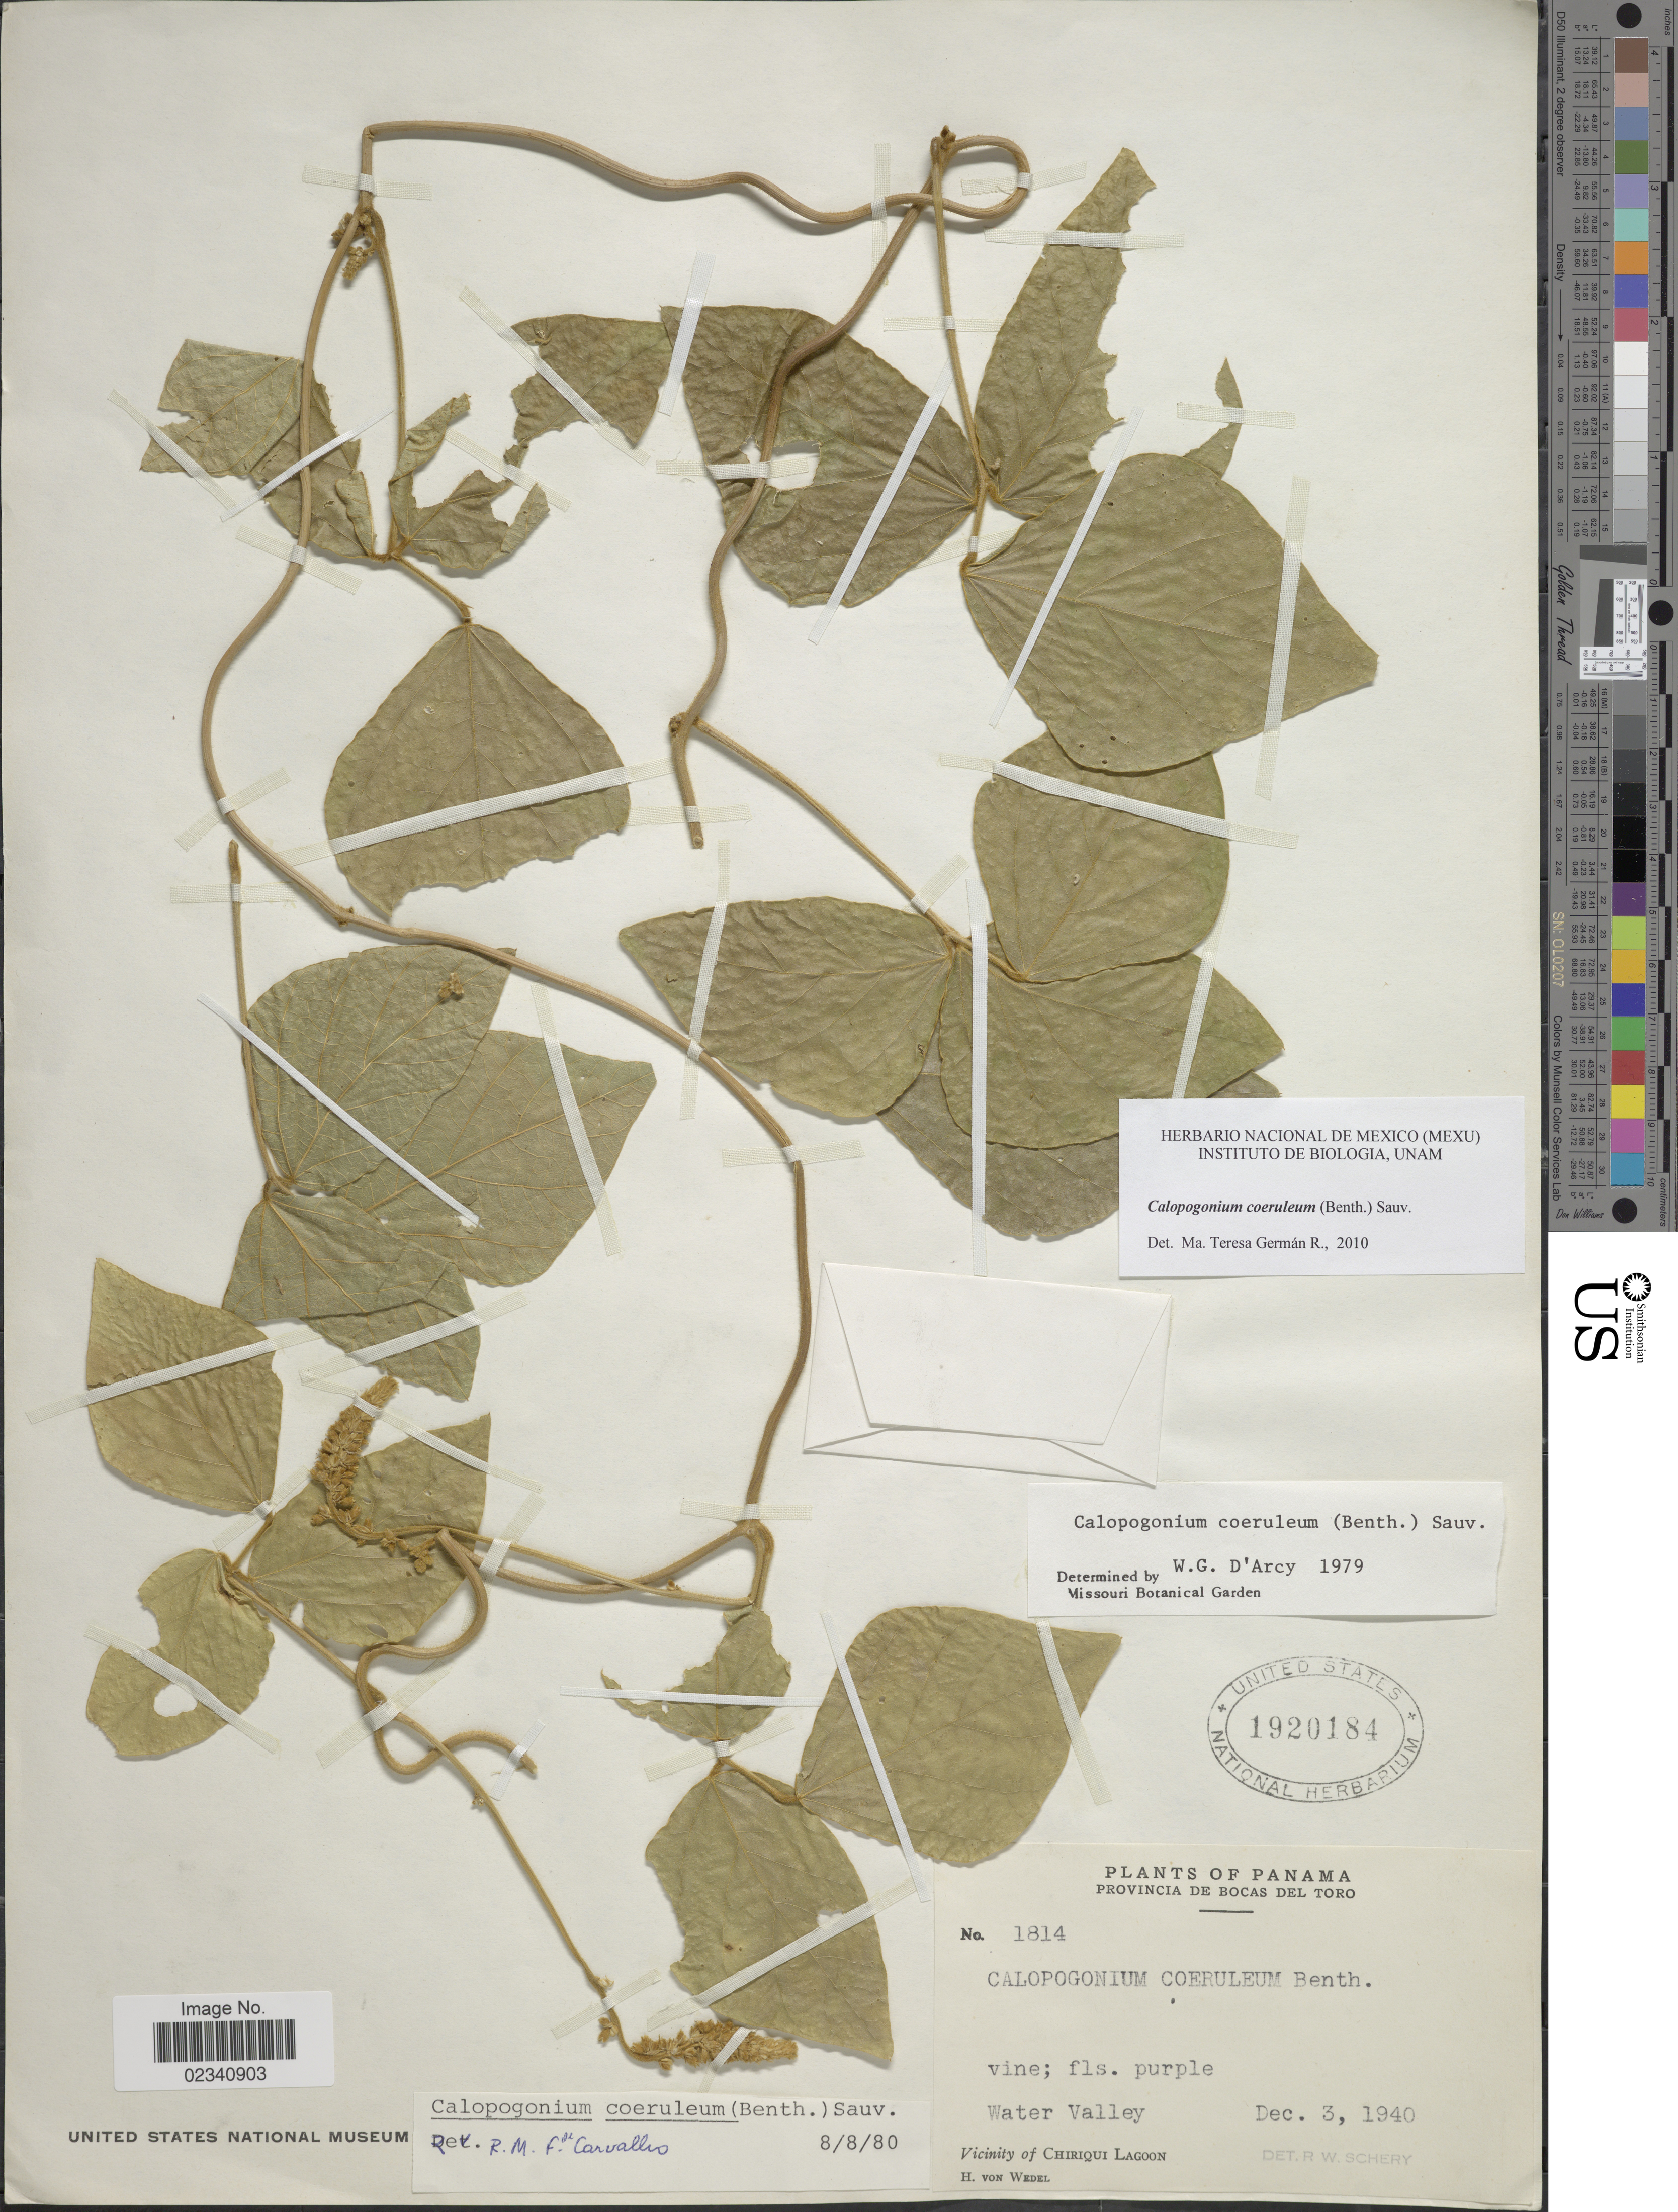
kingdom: Plantae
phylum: Tracheophyta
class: Magnoliopsida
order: Fabales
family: Fabaceae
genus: Calopogonium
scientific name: Calopogonium caeruleum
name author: (Benth.) C. Wright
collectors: H. von Wedel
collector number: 1814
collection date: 1940-12-03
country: Panama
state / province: Bocas del Toro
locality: Provincia de Bocas del Toro, Water Valley, Vicinity of Chiriqui Lagoon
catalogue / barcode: US 1920184